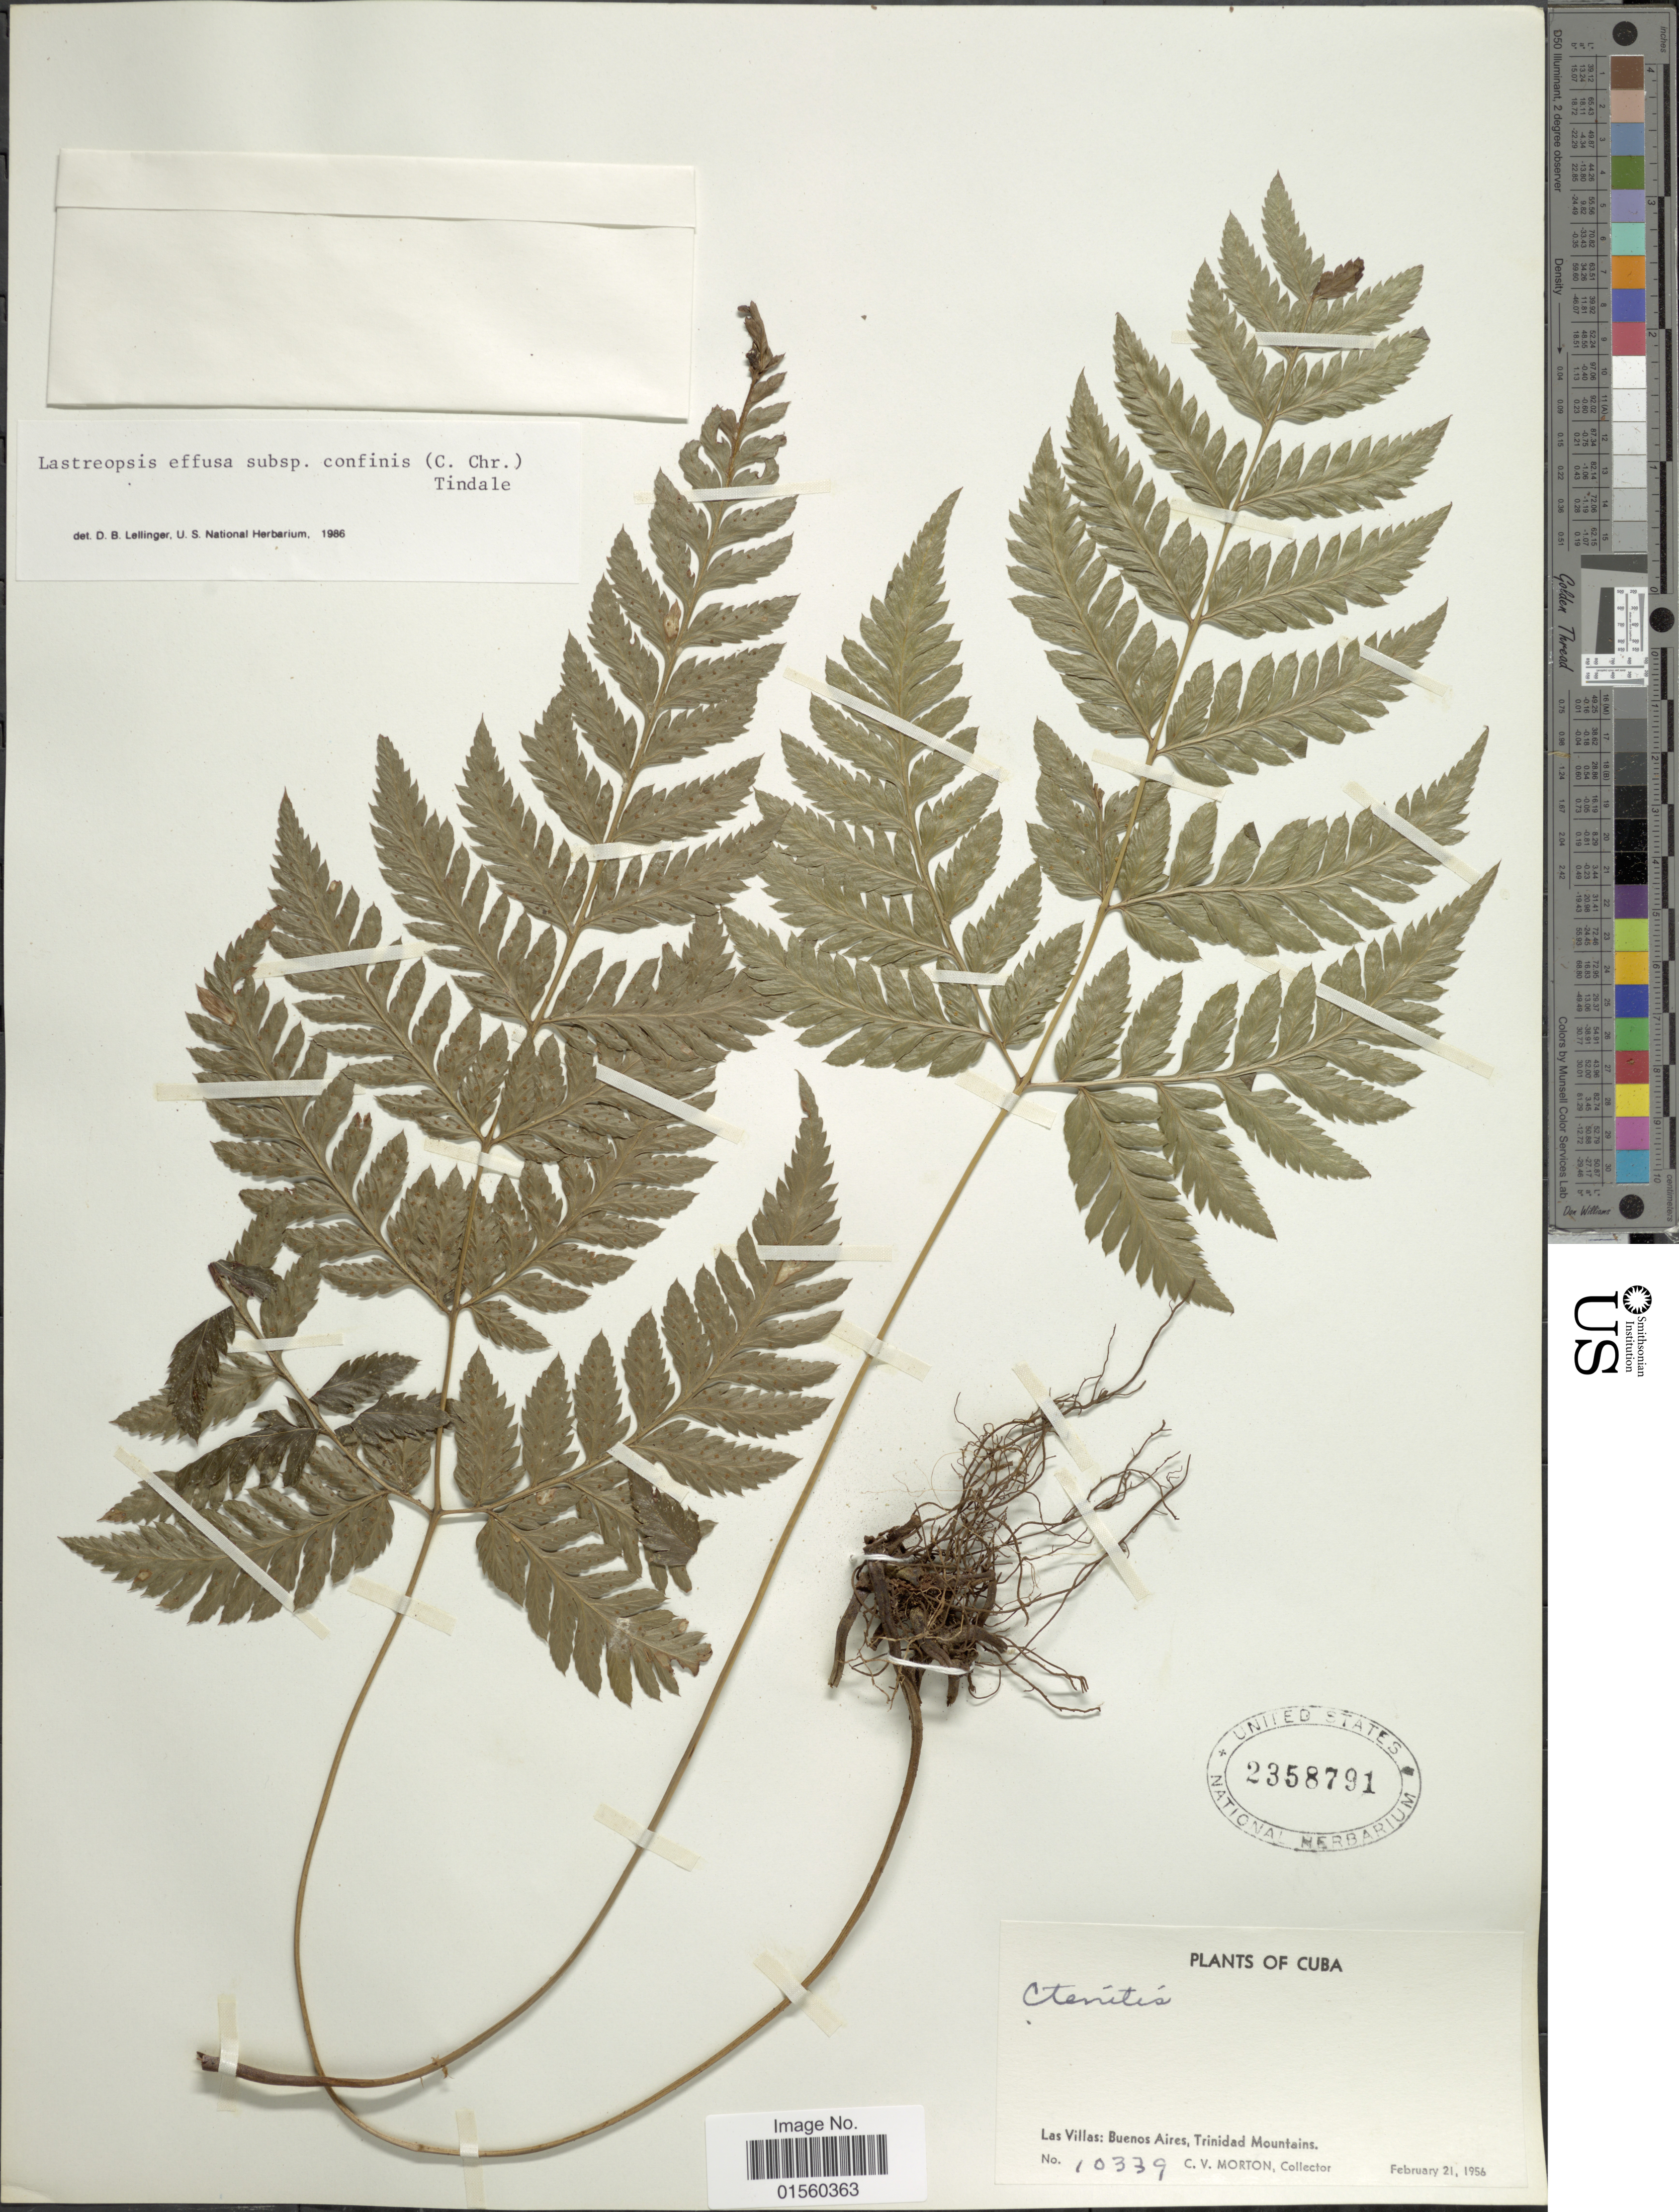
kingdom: Plantae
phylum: Tracheophyta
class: Polypodiopsida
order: Polypodiales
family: Dryopteridaceae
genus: Parapolystichum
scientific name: Parapolystichum confine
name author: (Maxon ex C. Chr.) Labiak et al.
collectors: C. V. Morton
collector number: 10339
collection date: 1956-02-21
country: Cuba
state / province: Las Villas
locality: Las Villas: Buenos Aires, Trinidad Mountains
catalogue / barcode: US 2358791